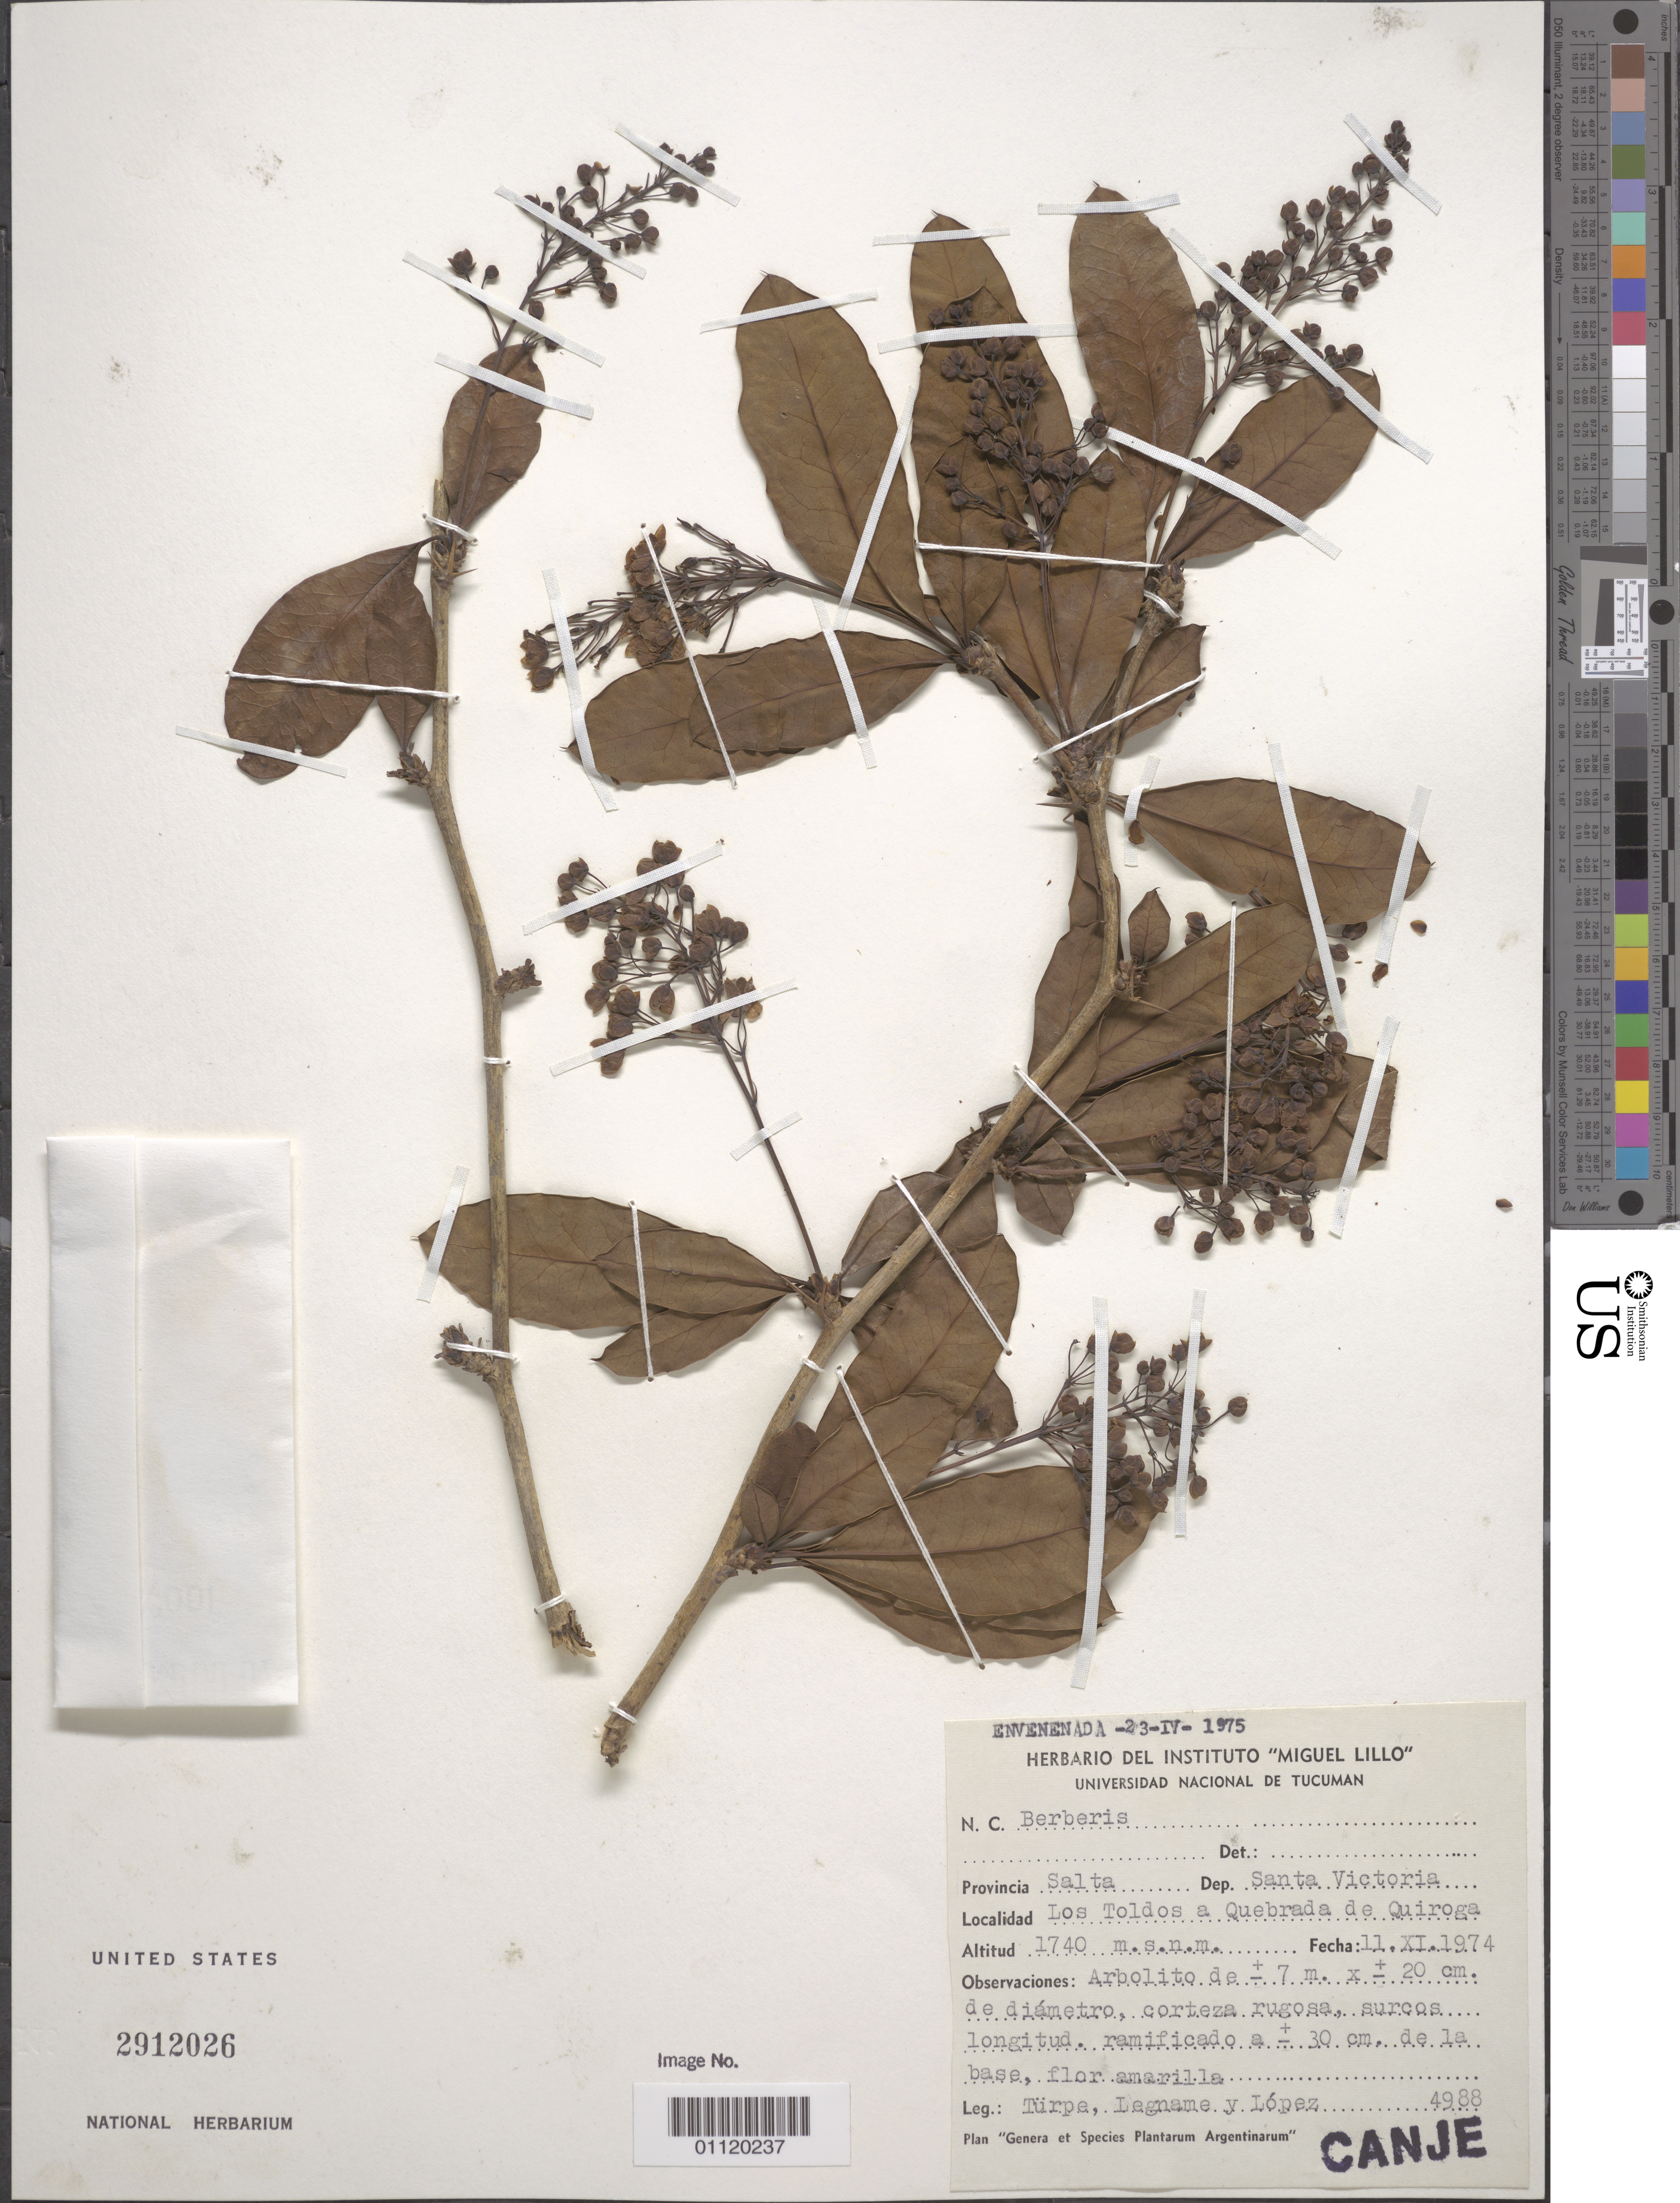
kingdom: Plantae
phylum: Tracheophyta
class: Magnoliopsida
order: Ranunculales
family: Berberidaceae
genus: Berberis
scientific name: Berberis jobii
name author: Orsi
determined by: Harber, Julian, (UNITED KINGDOM)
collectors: L. Türpa & L. Türpa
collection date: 1974-09-11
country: Argentina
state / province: Salta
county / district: Santa Victoria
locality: Los Toldos to Quebrada de Quiroga.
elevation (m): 1740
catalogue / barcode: US 2912026